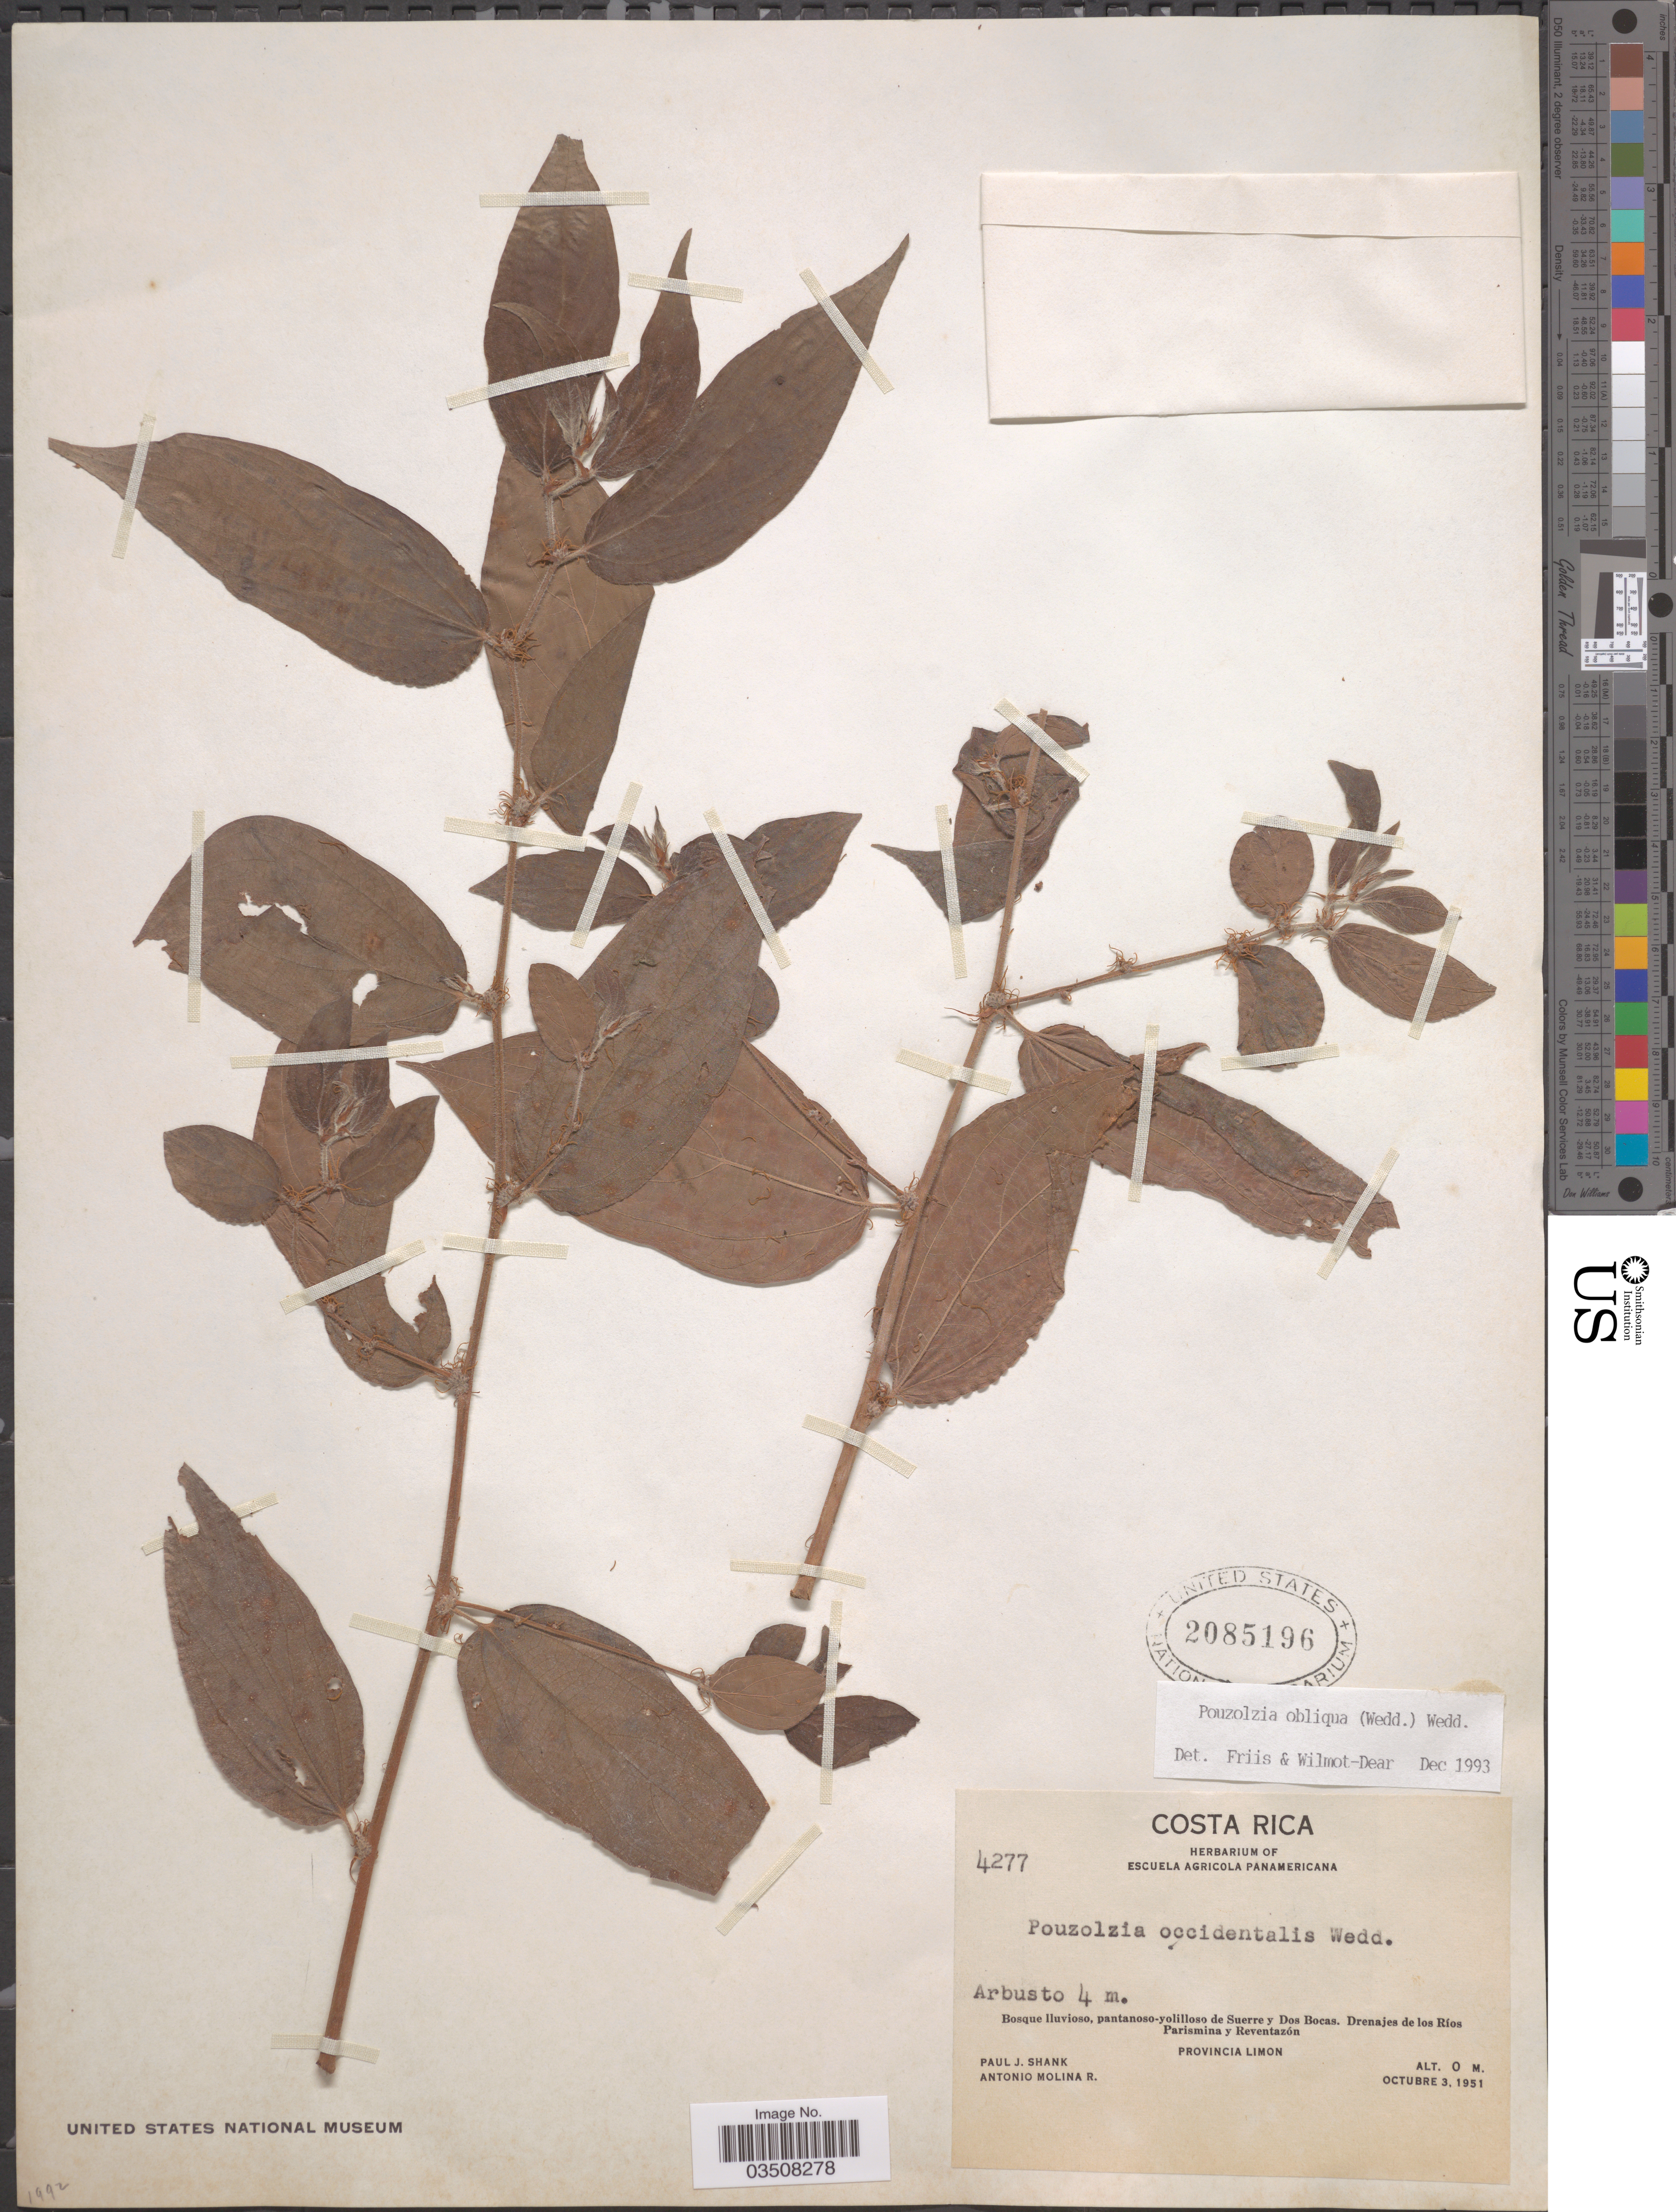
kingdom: Plantae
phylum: Tracheophyta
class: Magnoliopsida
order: Rosales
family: Urticaceae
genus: Pouzolzia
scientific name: Pouzolzia obliqua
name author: (Poepp.) Gaudich.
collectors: P. J. Shank & A. Molina R.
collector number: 4277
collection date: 1951-10-03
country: Costa Rica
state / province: Limón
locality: Bosque lluvioso, pantanoso-yolilloso de Suerre y Dos Bocas. Drenajes de los Ríos Parismina y Reventazón.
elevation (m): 0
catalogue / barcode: US 2085196